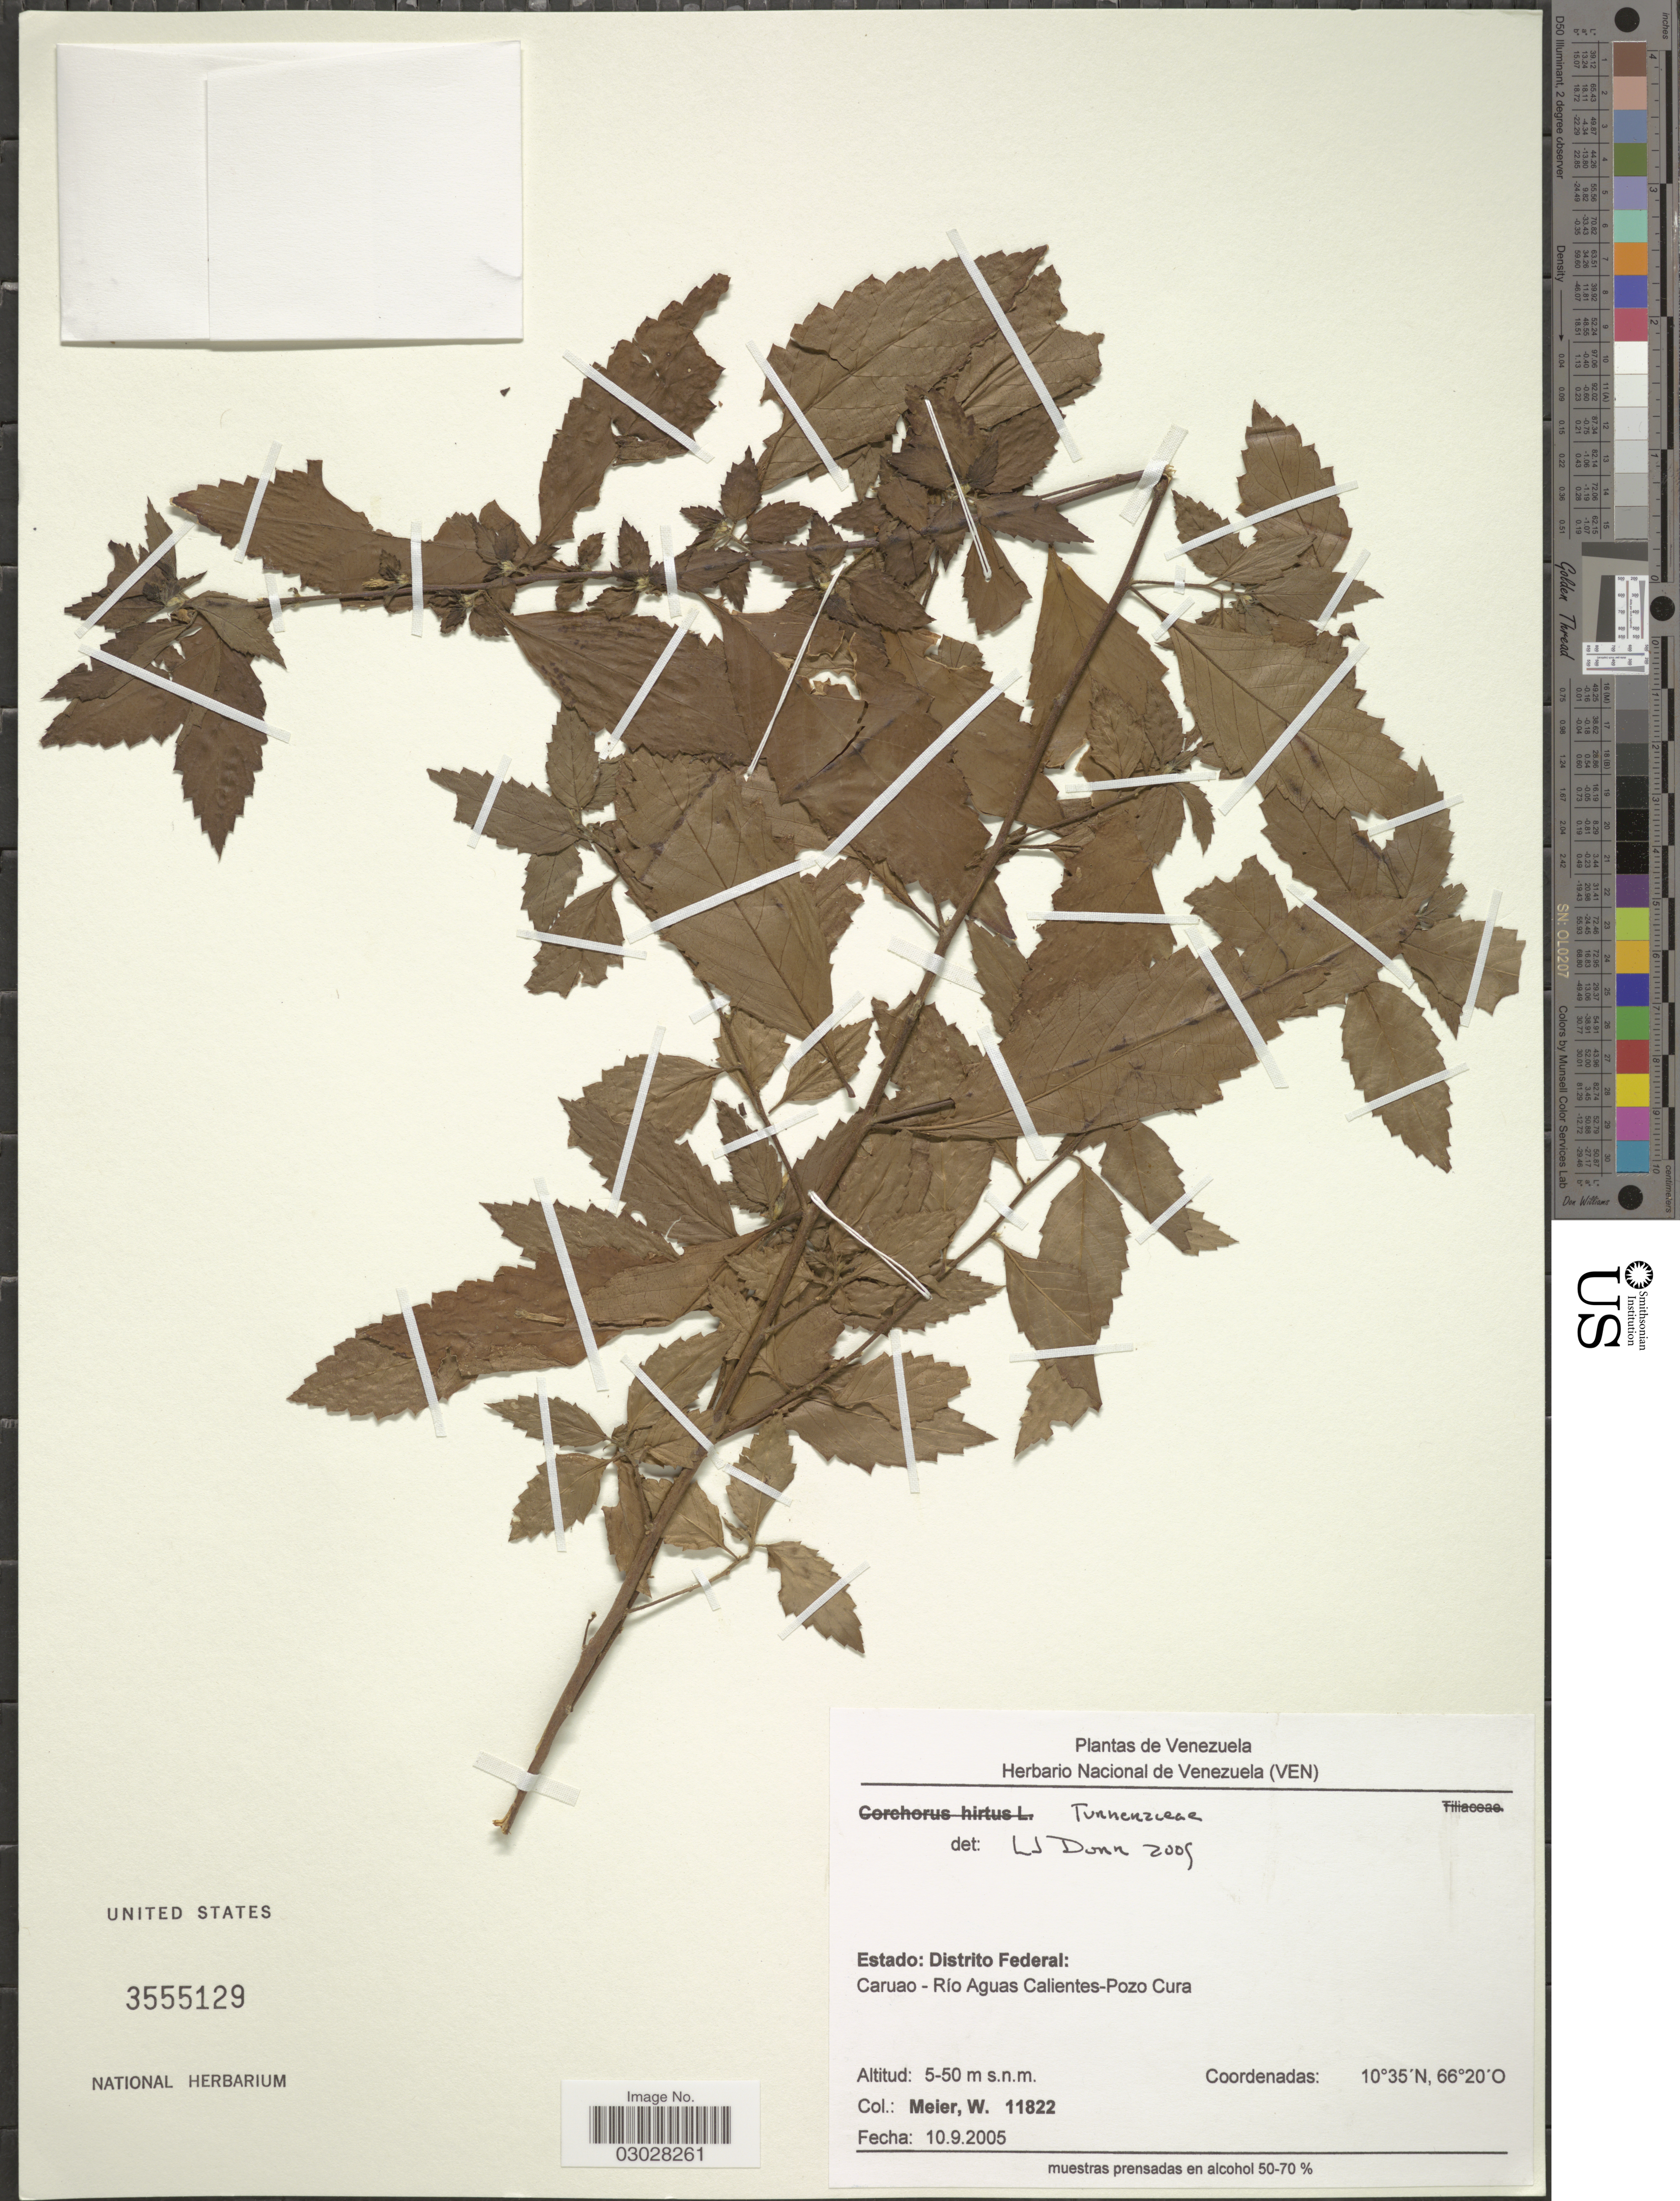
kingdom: Plantae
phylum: Tracheophyta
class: Magnoliopsida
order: Malpighiales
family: Passifloraceae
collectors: W. Meier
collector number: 11822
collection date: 2005-09-10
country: Venezuela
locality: Estado: Distrito Federal: Caruao - Río Aguas Calientes-Pozo Cura.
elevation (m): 5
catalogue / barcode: US 3555129